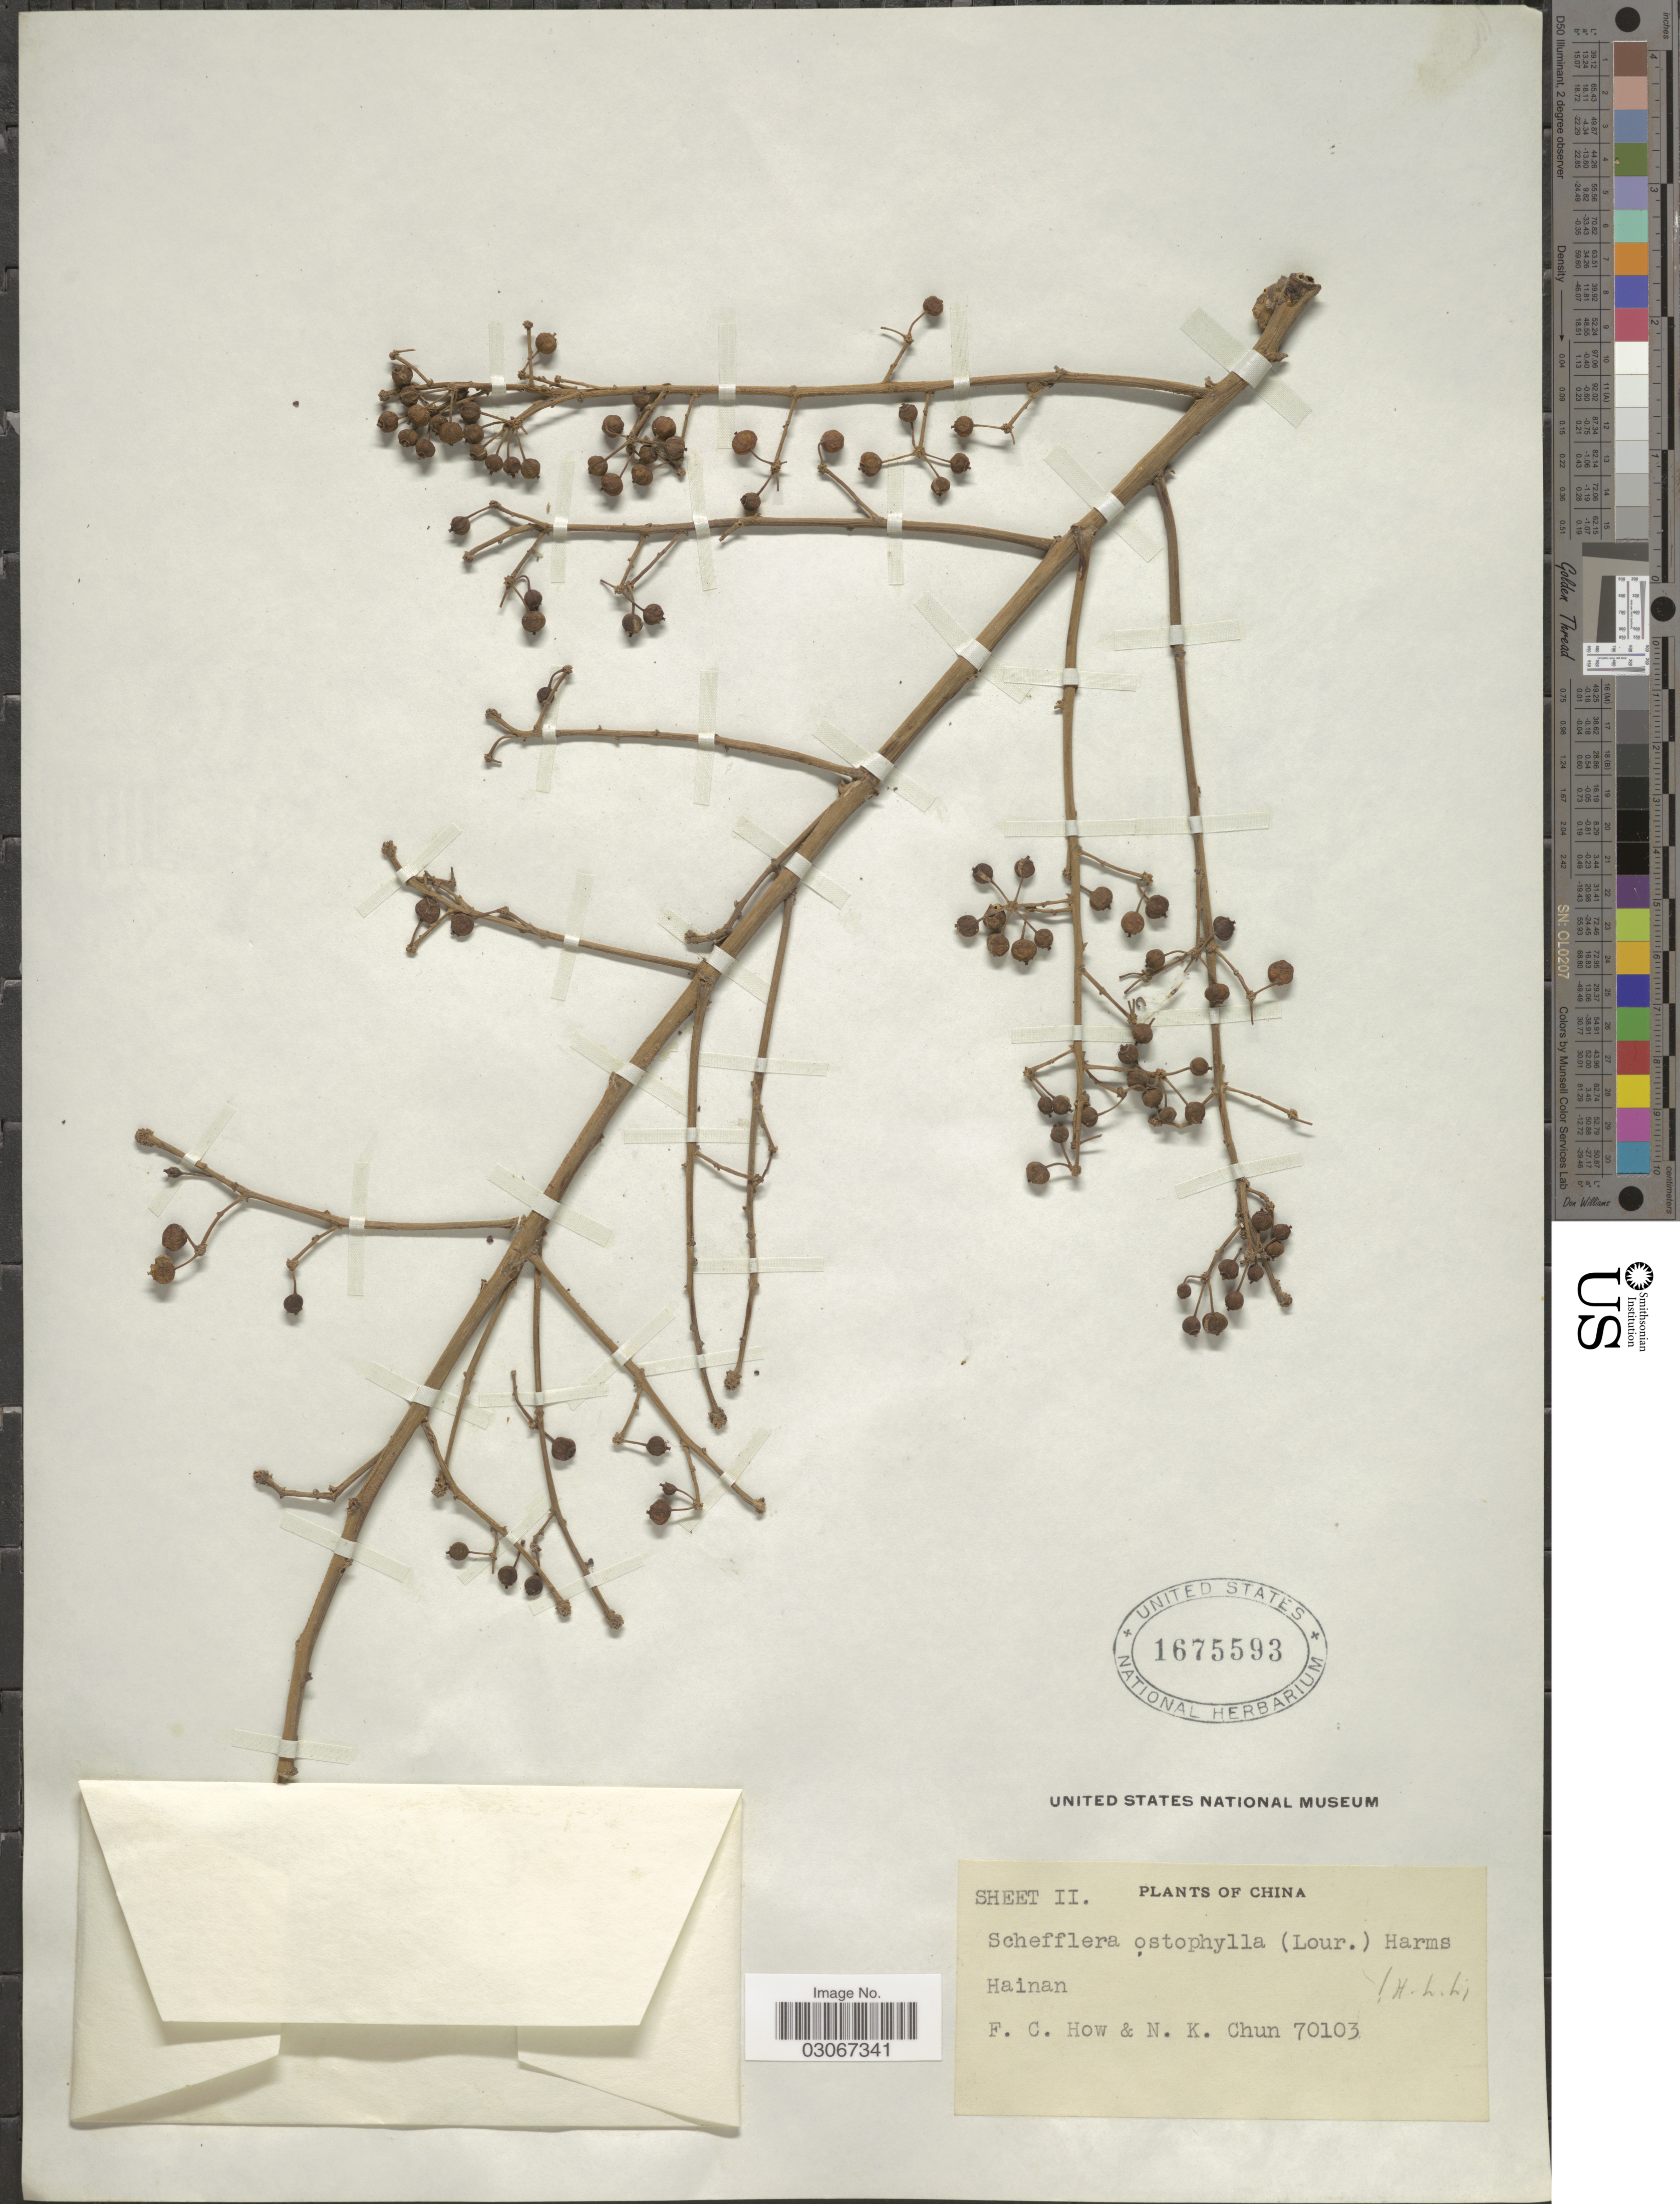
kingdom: Plantae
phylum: Tracheophyta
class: Magnoliopsida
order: Apiales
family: Araliaceae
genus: Schefflera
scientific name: Schefflera heptaphylla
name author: (L.) Frodin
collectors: F. C. How & N. K. Chun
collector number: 70103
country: China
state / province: Hainan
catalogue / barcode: US 1675593